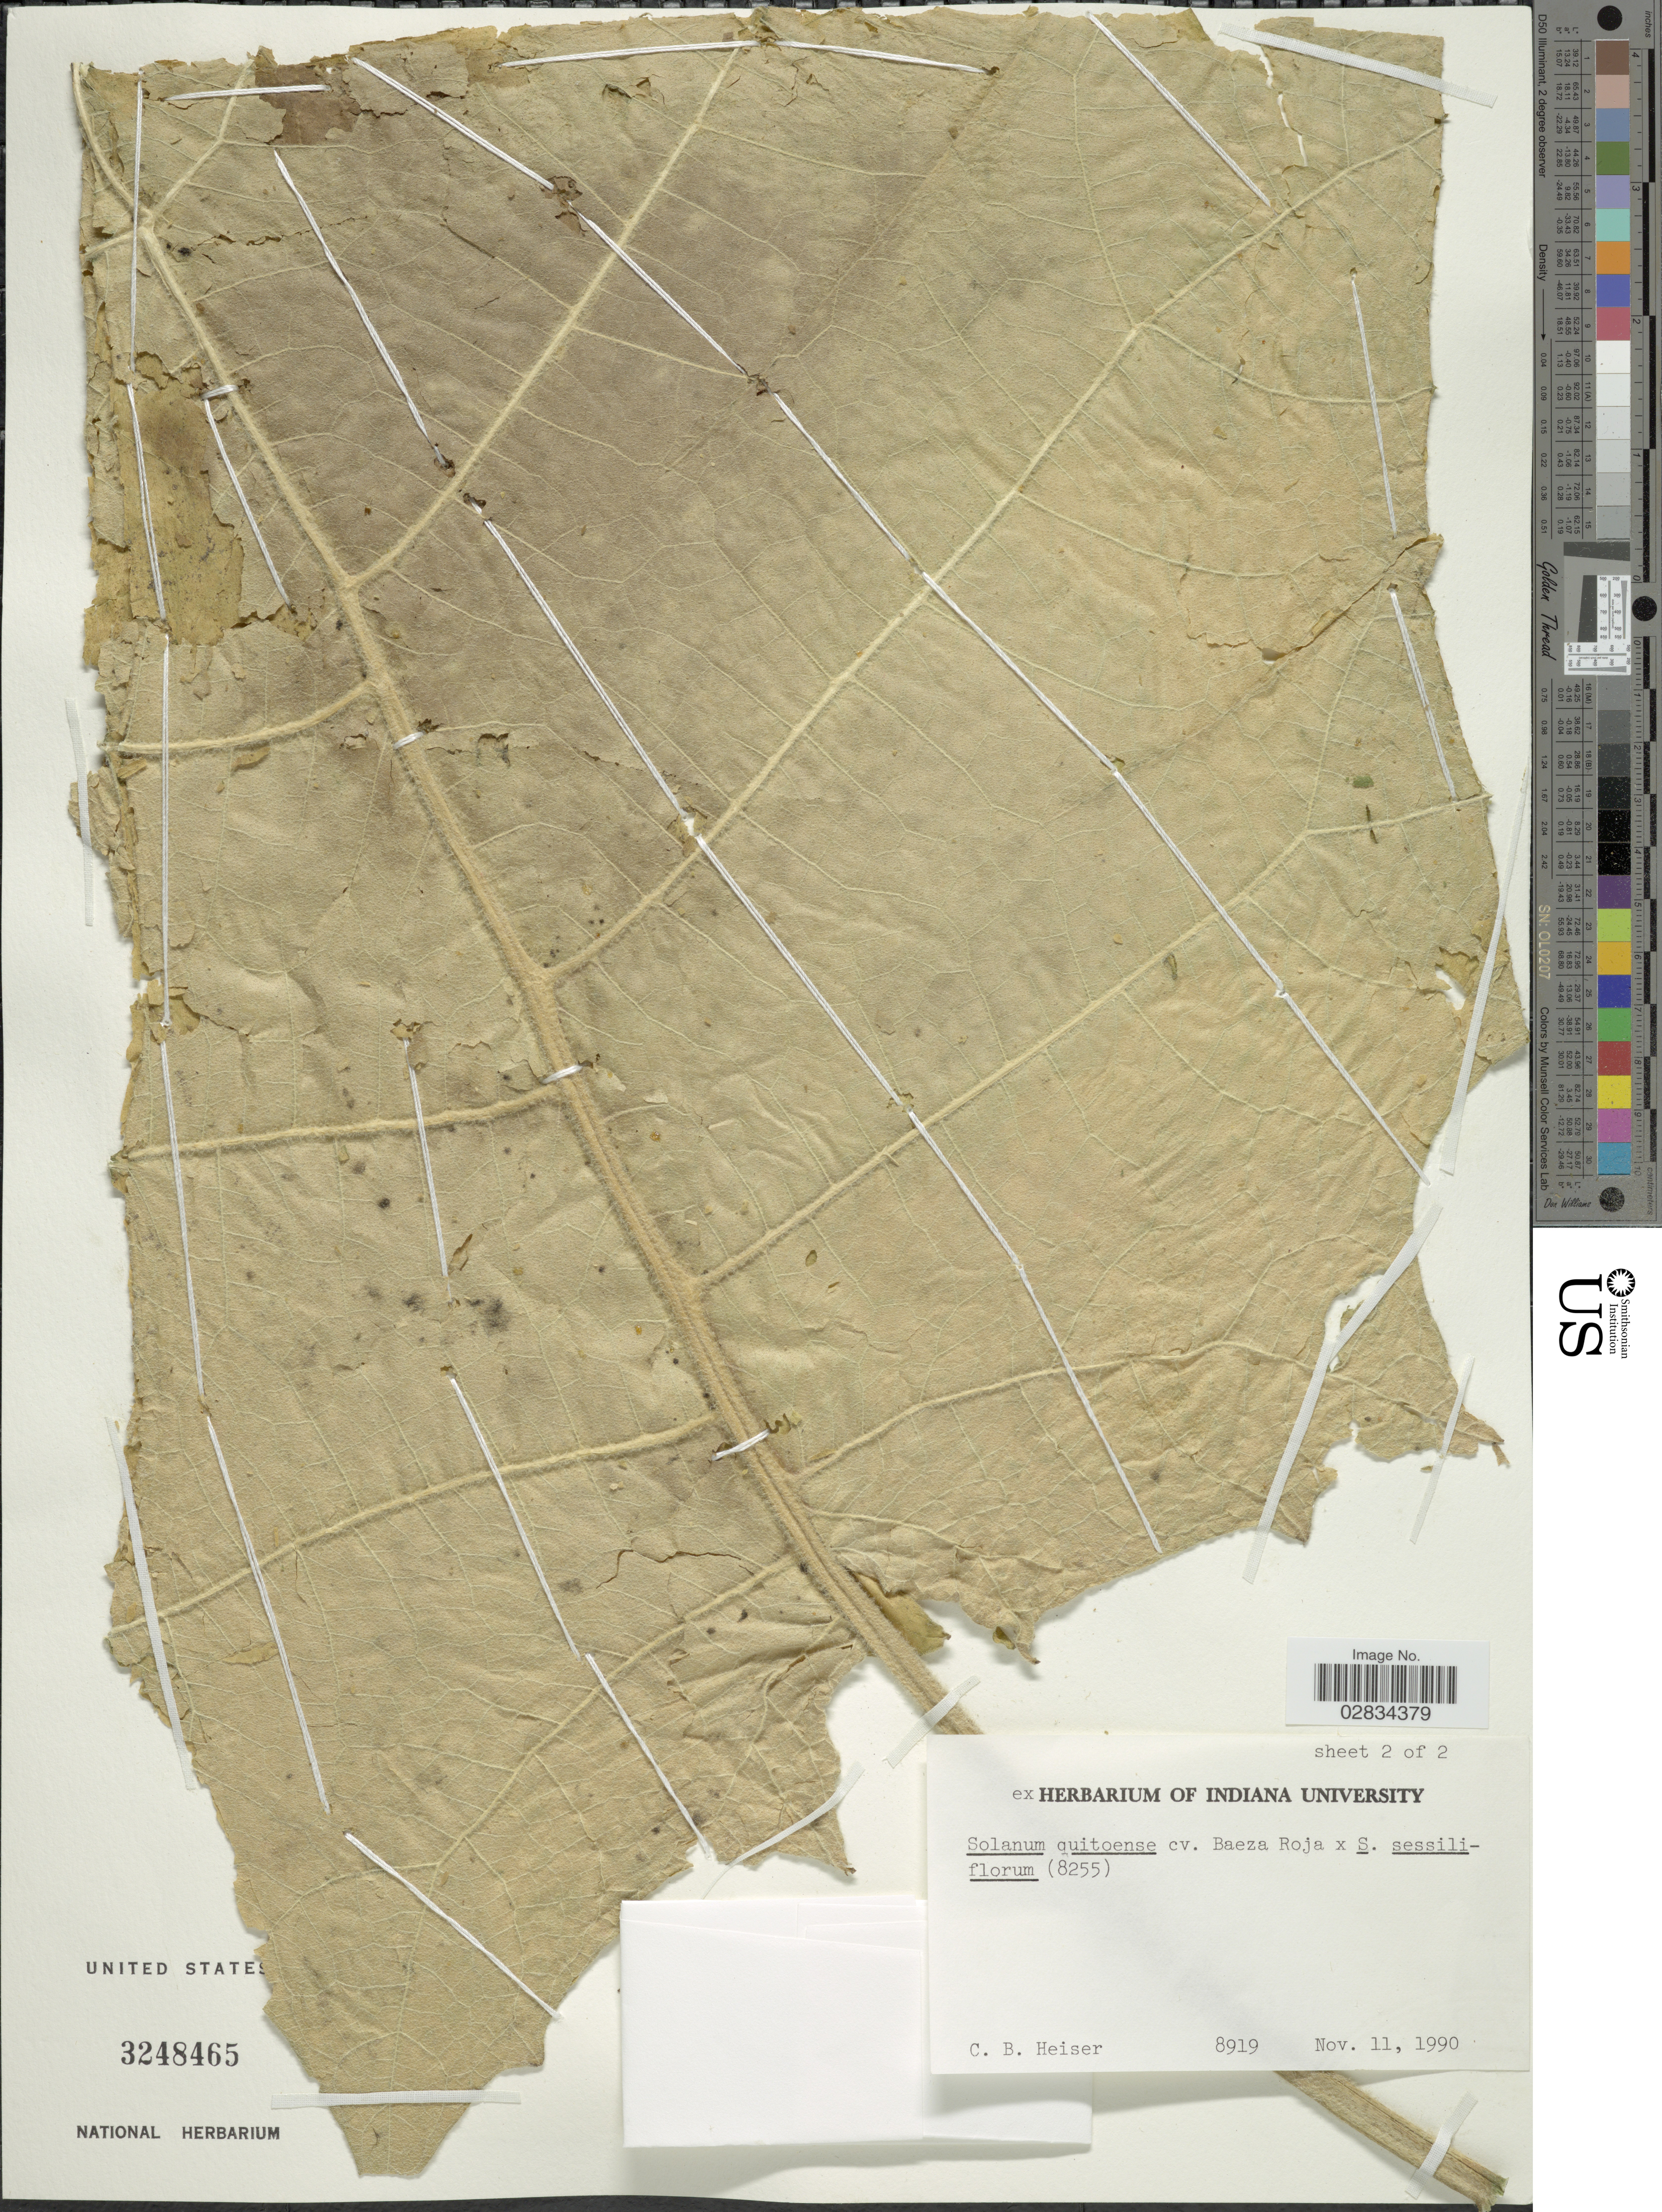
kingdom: Plantae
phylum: Tracheophyta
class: Magnoliopsida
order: Solanales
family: Solanaceae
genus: Solanum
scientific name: Solanum quitoense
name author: Lam.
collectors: C. B. Heiser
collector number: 8919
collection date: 1990-11-11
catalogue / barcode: US 3248465